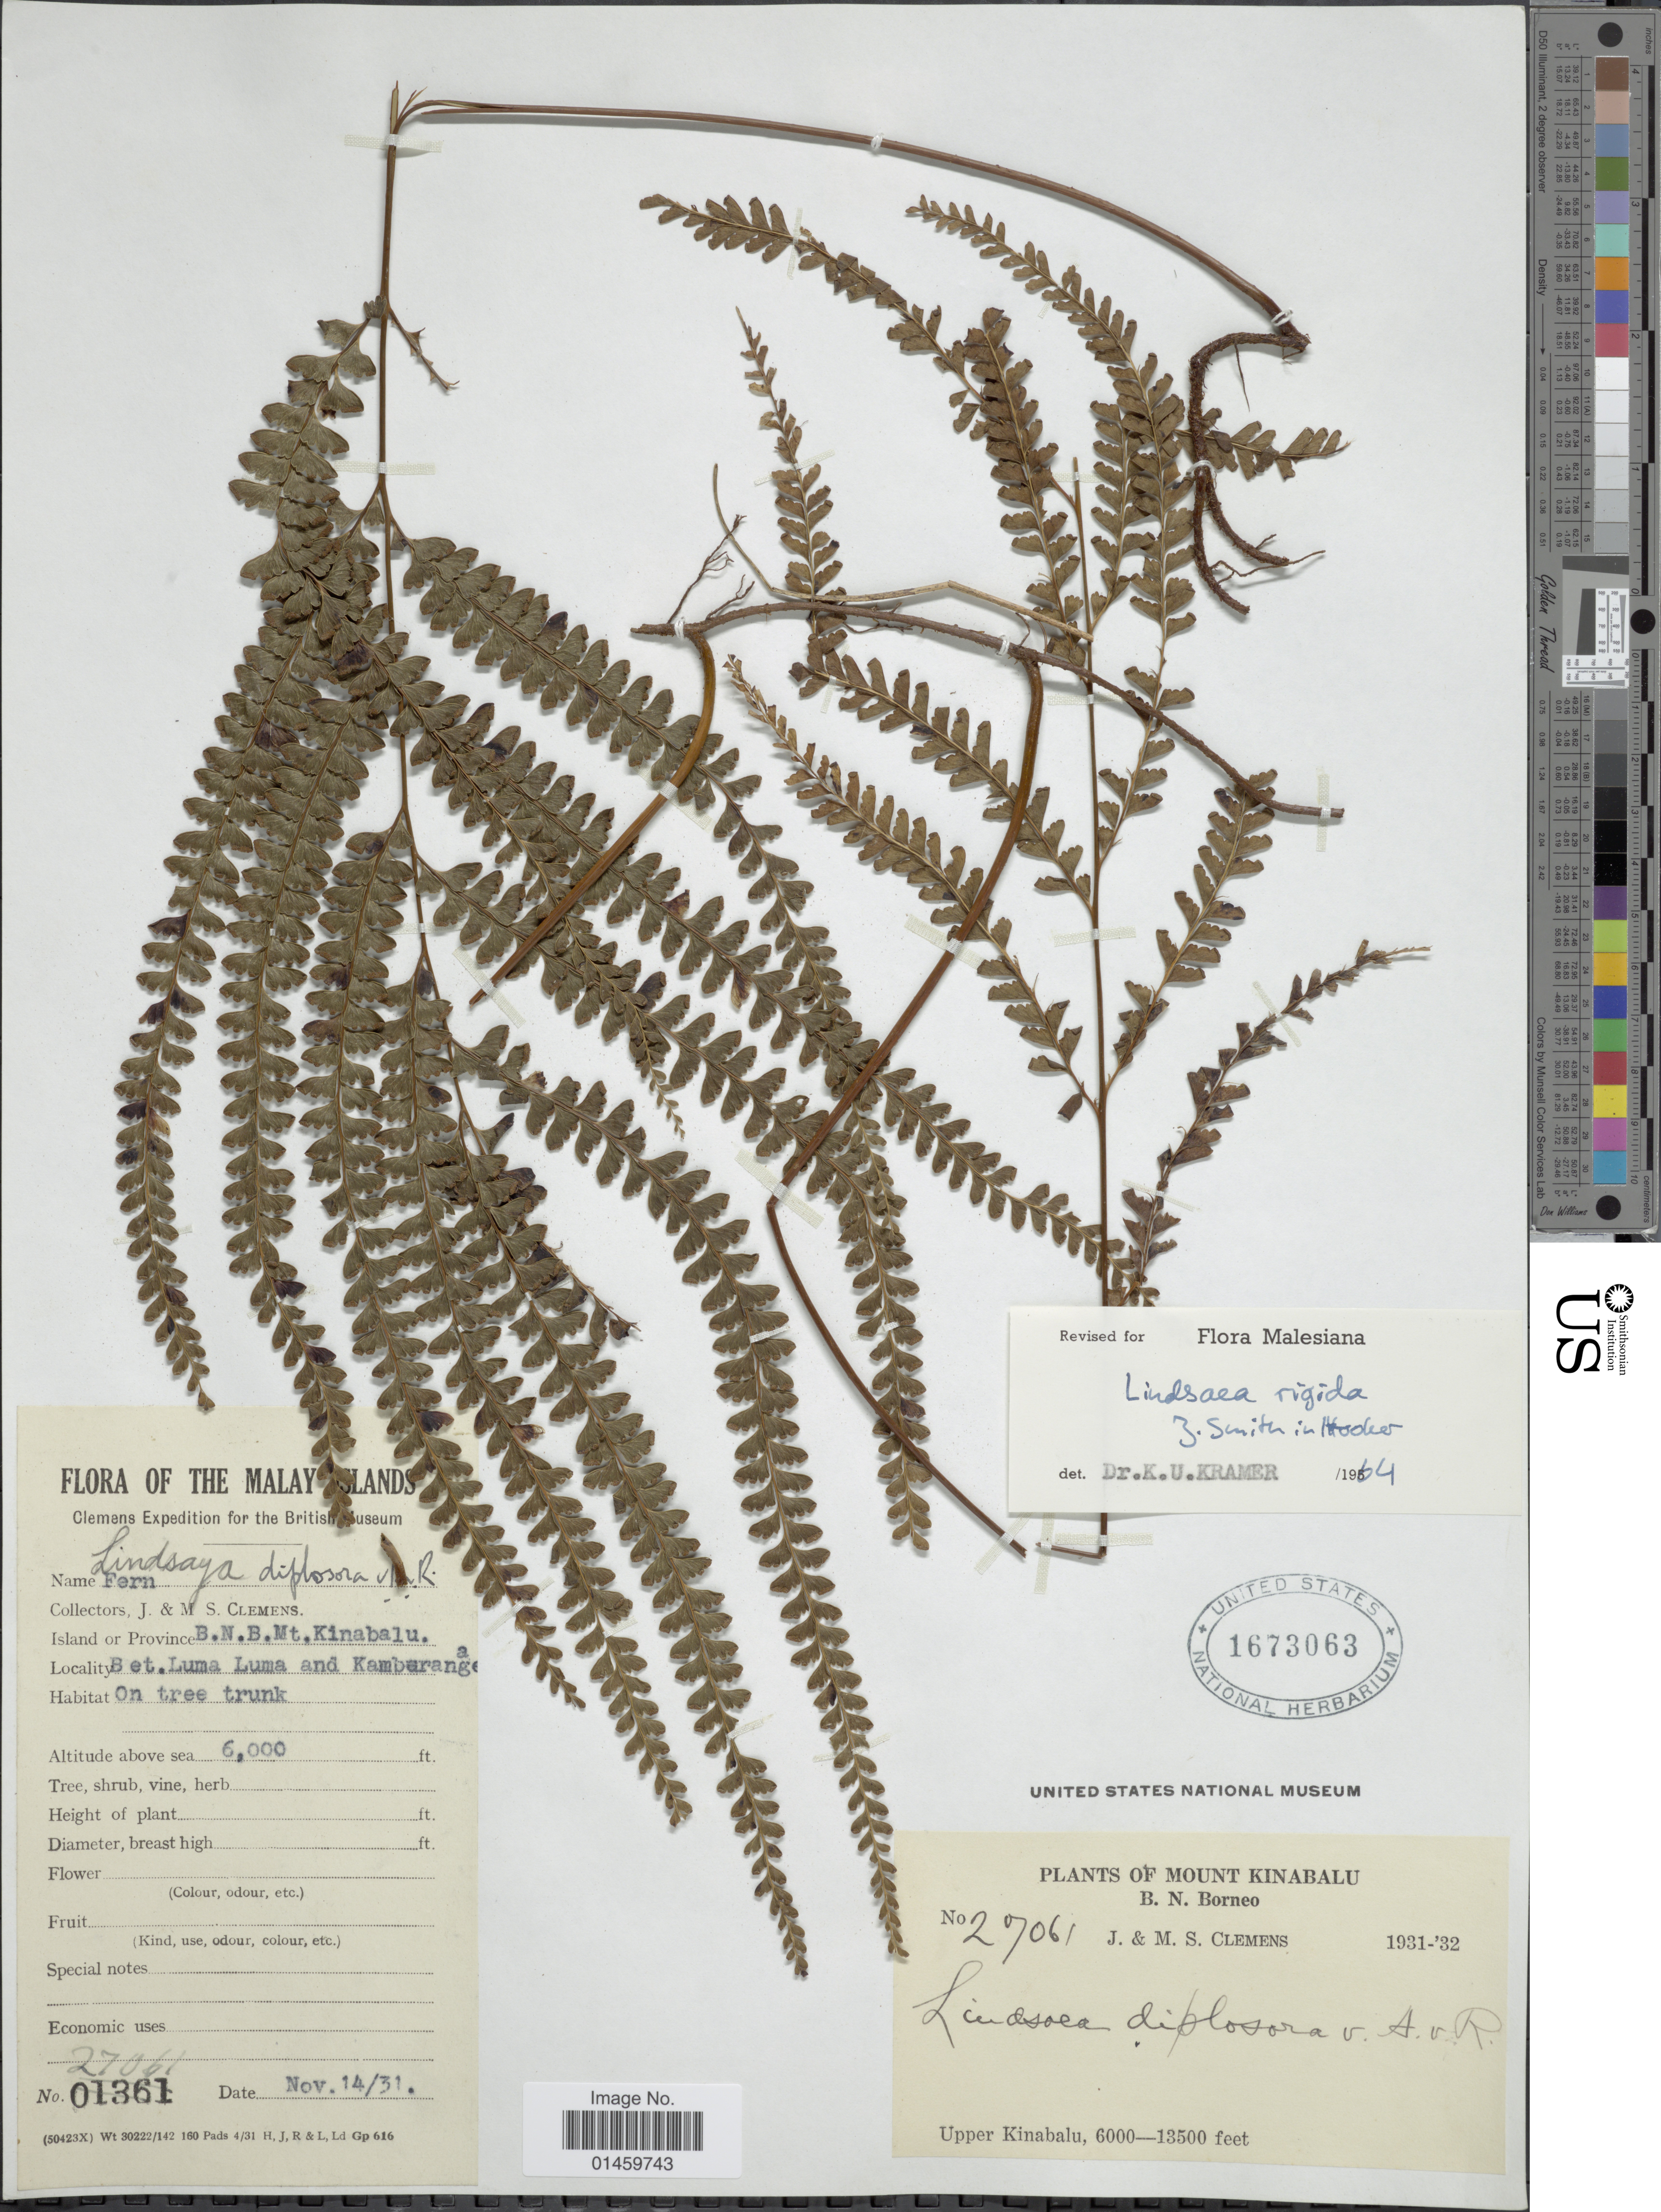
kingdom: Plantae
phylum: Tracheophyta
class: Polypodiopsida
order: Polypodiales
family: Lindsaeaceae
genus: Lindsaea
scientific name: Lindsaea rigida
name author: J. Sm.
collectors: J. Clemens & M. S. Clemens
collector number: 27061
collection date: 1931-11-14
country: Malaysia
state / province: Sabah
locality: Mount Kinabalu. B. N. Borneo. B et. Luma Luma and Kambaranga. The Malay Islands.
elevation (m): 1829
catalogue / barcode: US 1673063